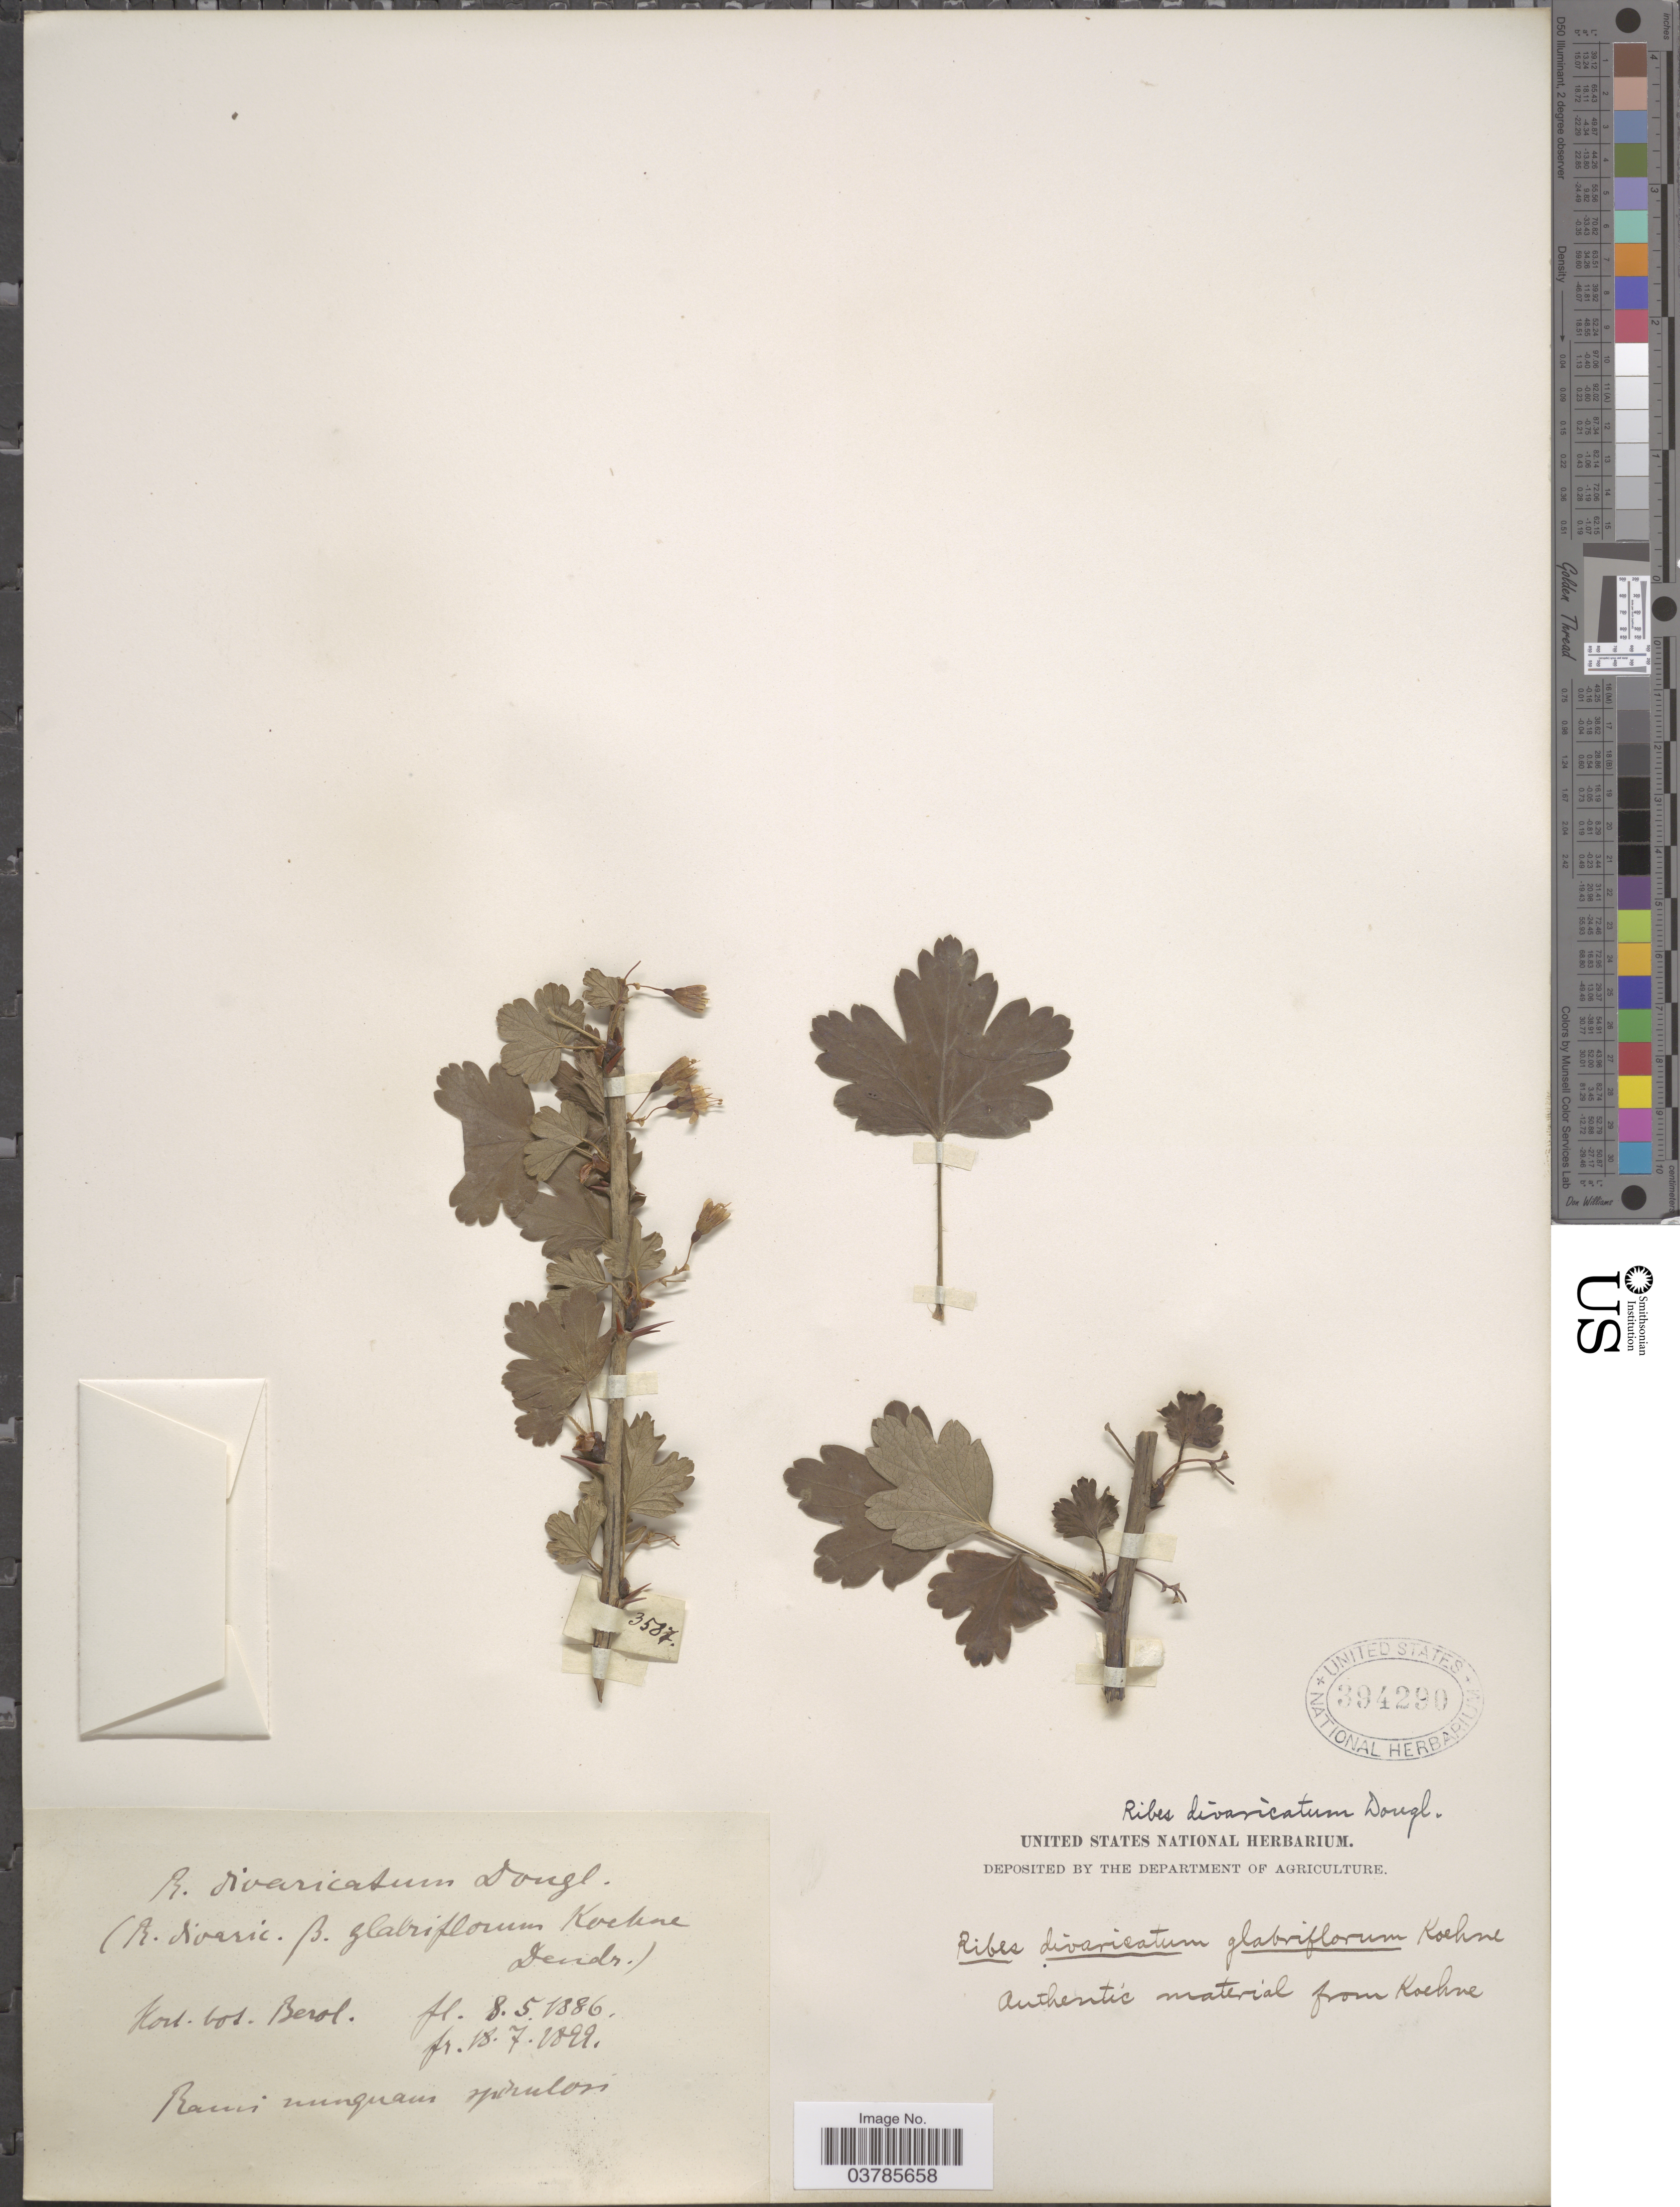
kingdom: Plantae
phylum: Tracheophyta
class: Magnoliopsida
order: Saxifragales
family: Grossulariaceae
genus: Ribes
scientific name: Ribes divaricatum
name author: Douglas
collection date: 1886-05-08/1899-07-18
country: Germany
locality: Hort. Bot. Berol.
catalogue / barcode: US 394290